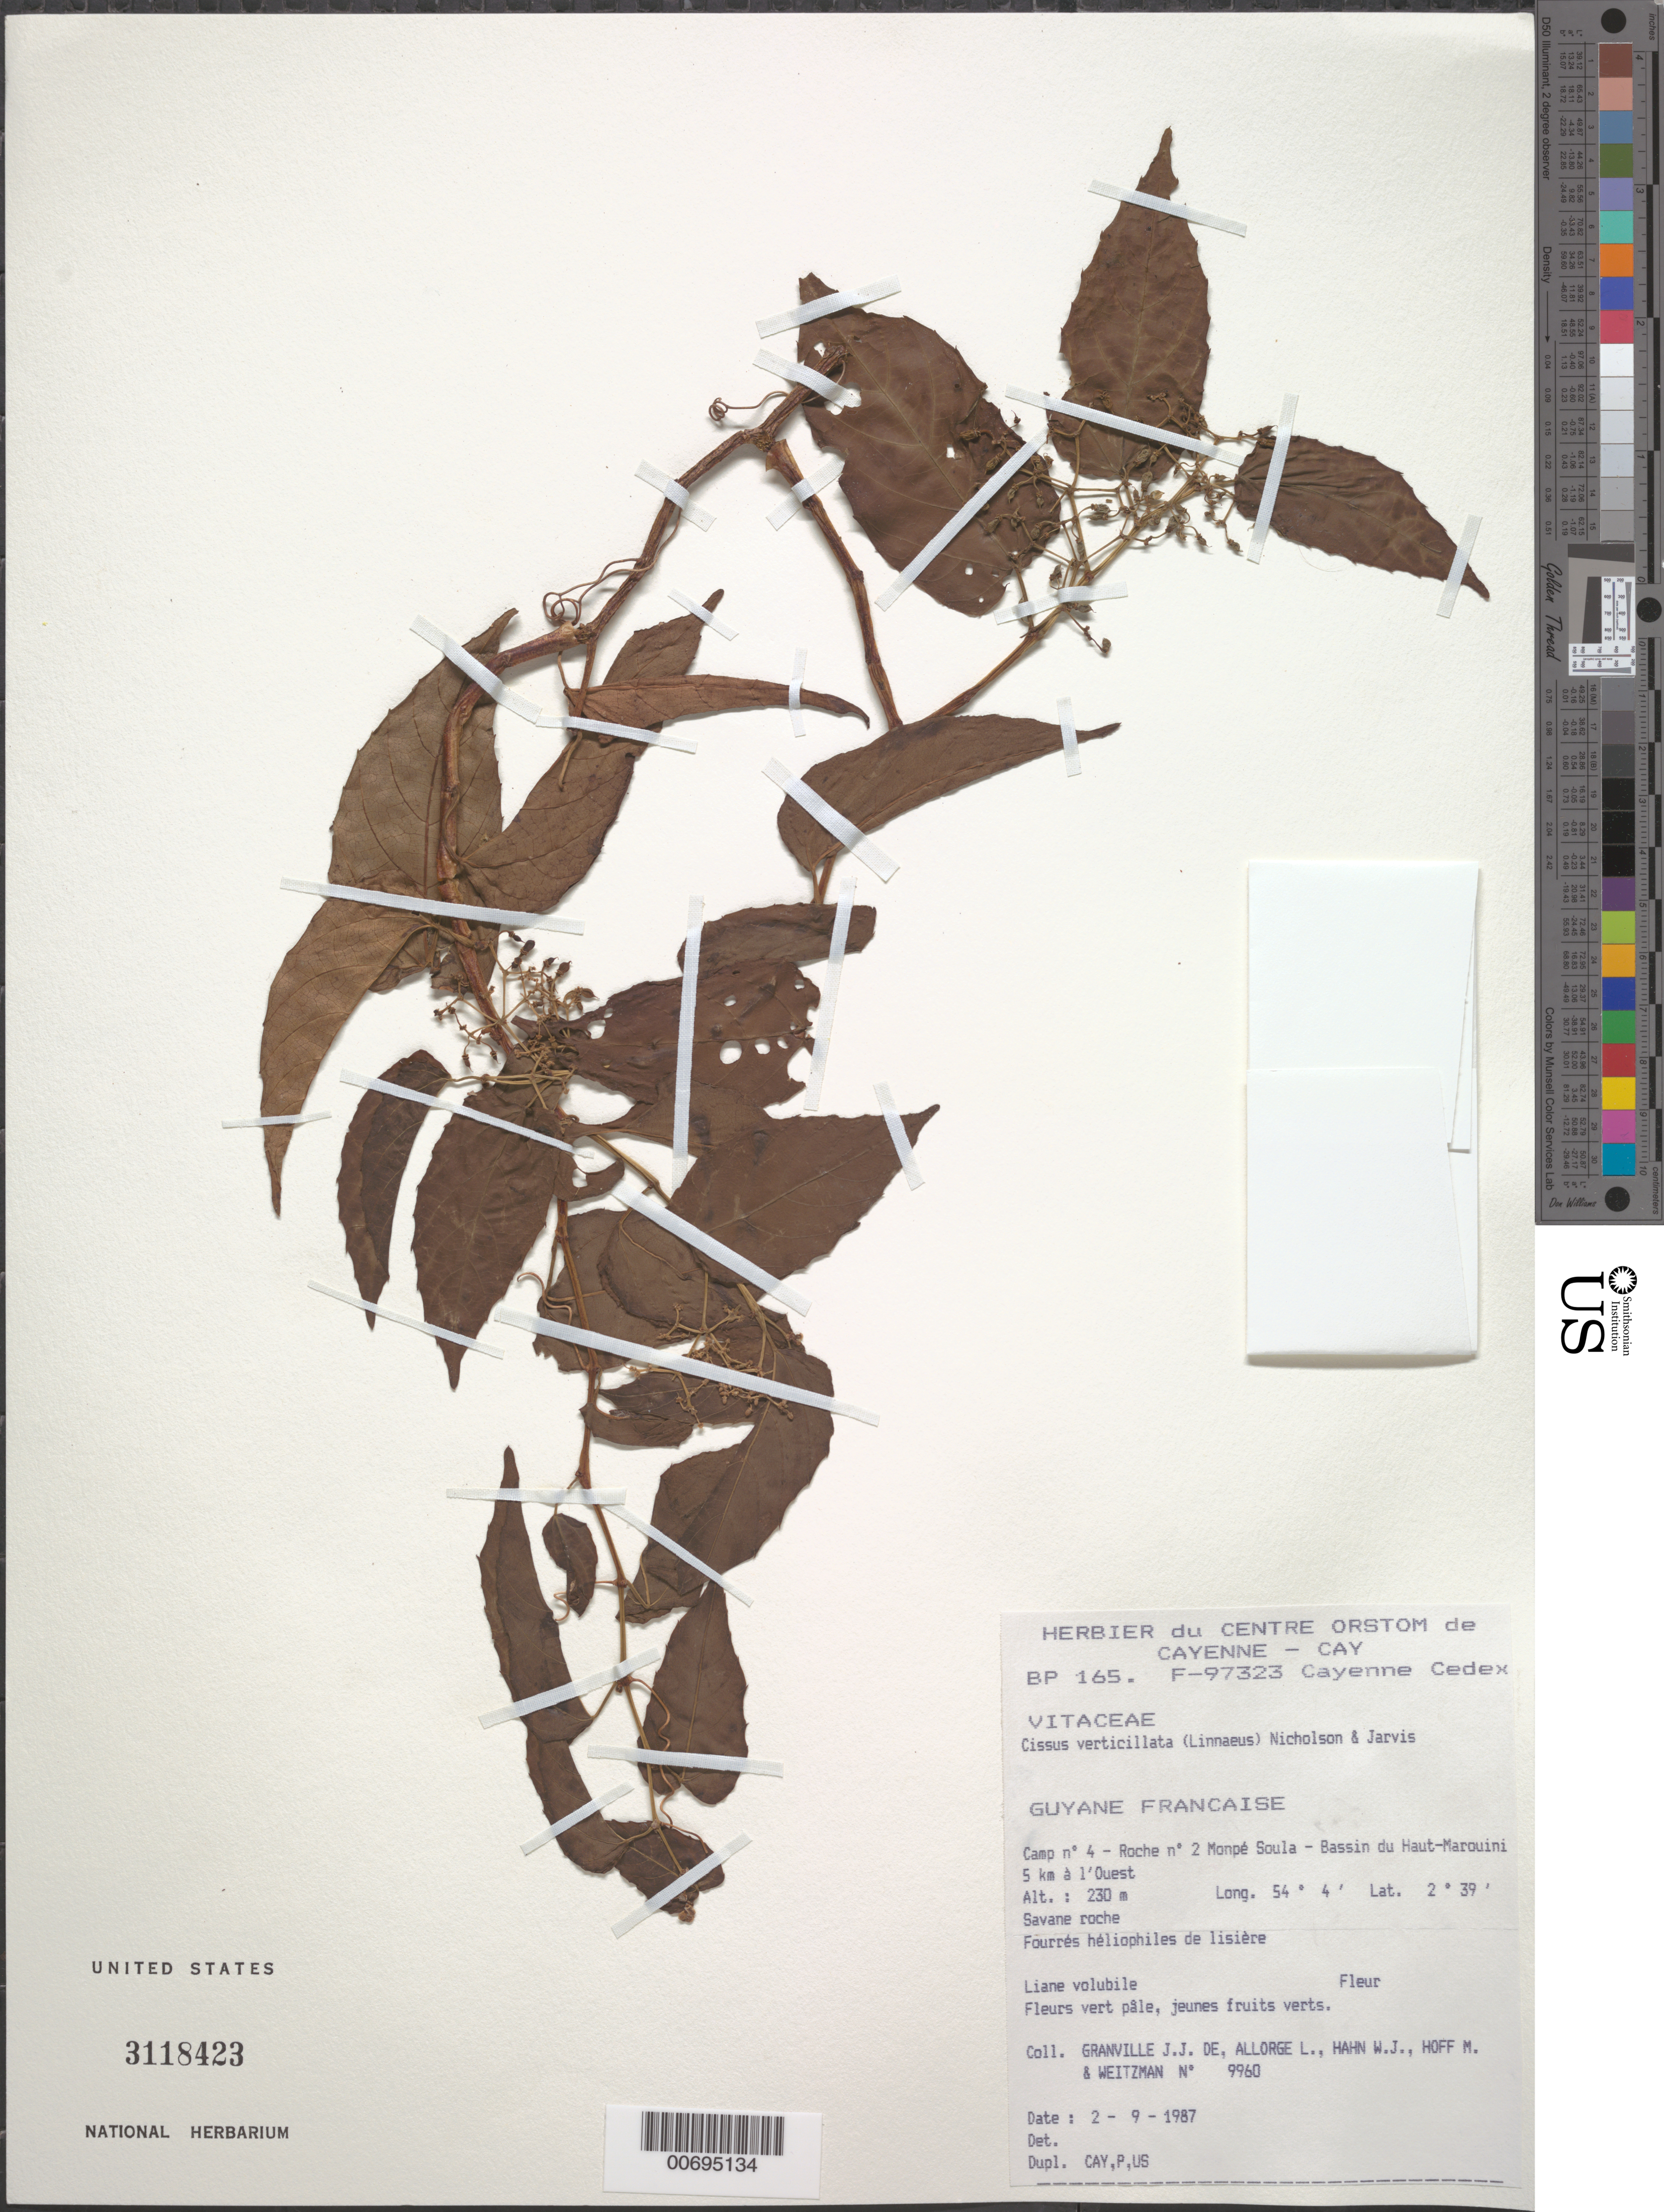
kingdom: Plantae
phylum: Tracheophyta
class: Magnoliopsida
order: Vitales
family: Vitaceae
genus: Cissus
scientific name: Cissus verticillata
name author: (L.) Nicolson & C.E. Jarvis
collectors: J.-J. de Granville, L. Allorge, W. J. Hahn, M. Hoff & A. L. Weitzman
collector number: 9960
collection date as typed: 2-Sep-87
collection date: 1987-09-02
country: French Guiana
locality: Monpé Soula, Camp #4, Roche no. 2, Bassin du Haut Marouini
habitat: Savane roche, fourrés heliophiles de lisière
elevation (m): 230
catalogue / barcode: US 3118423